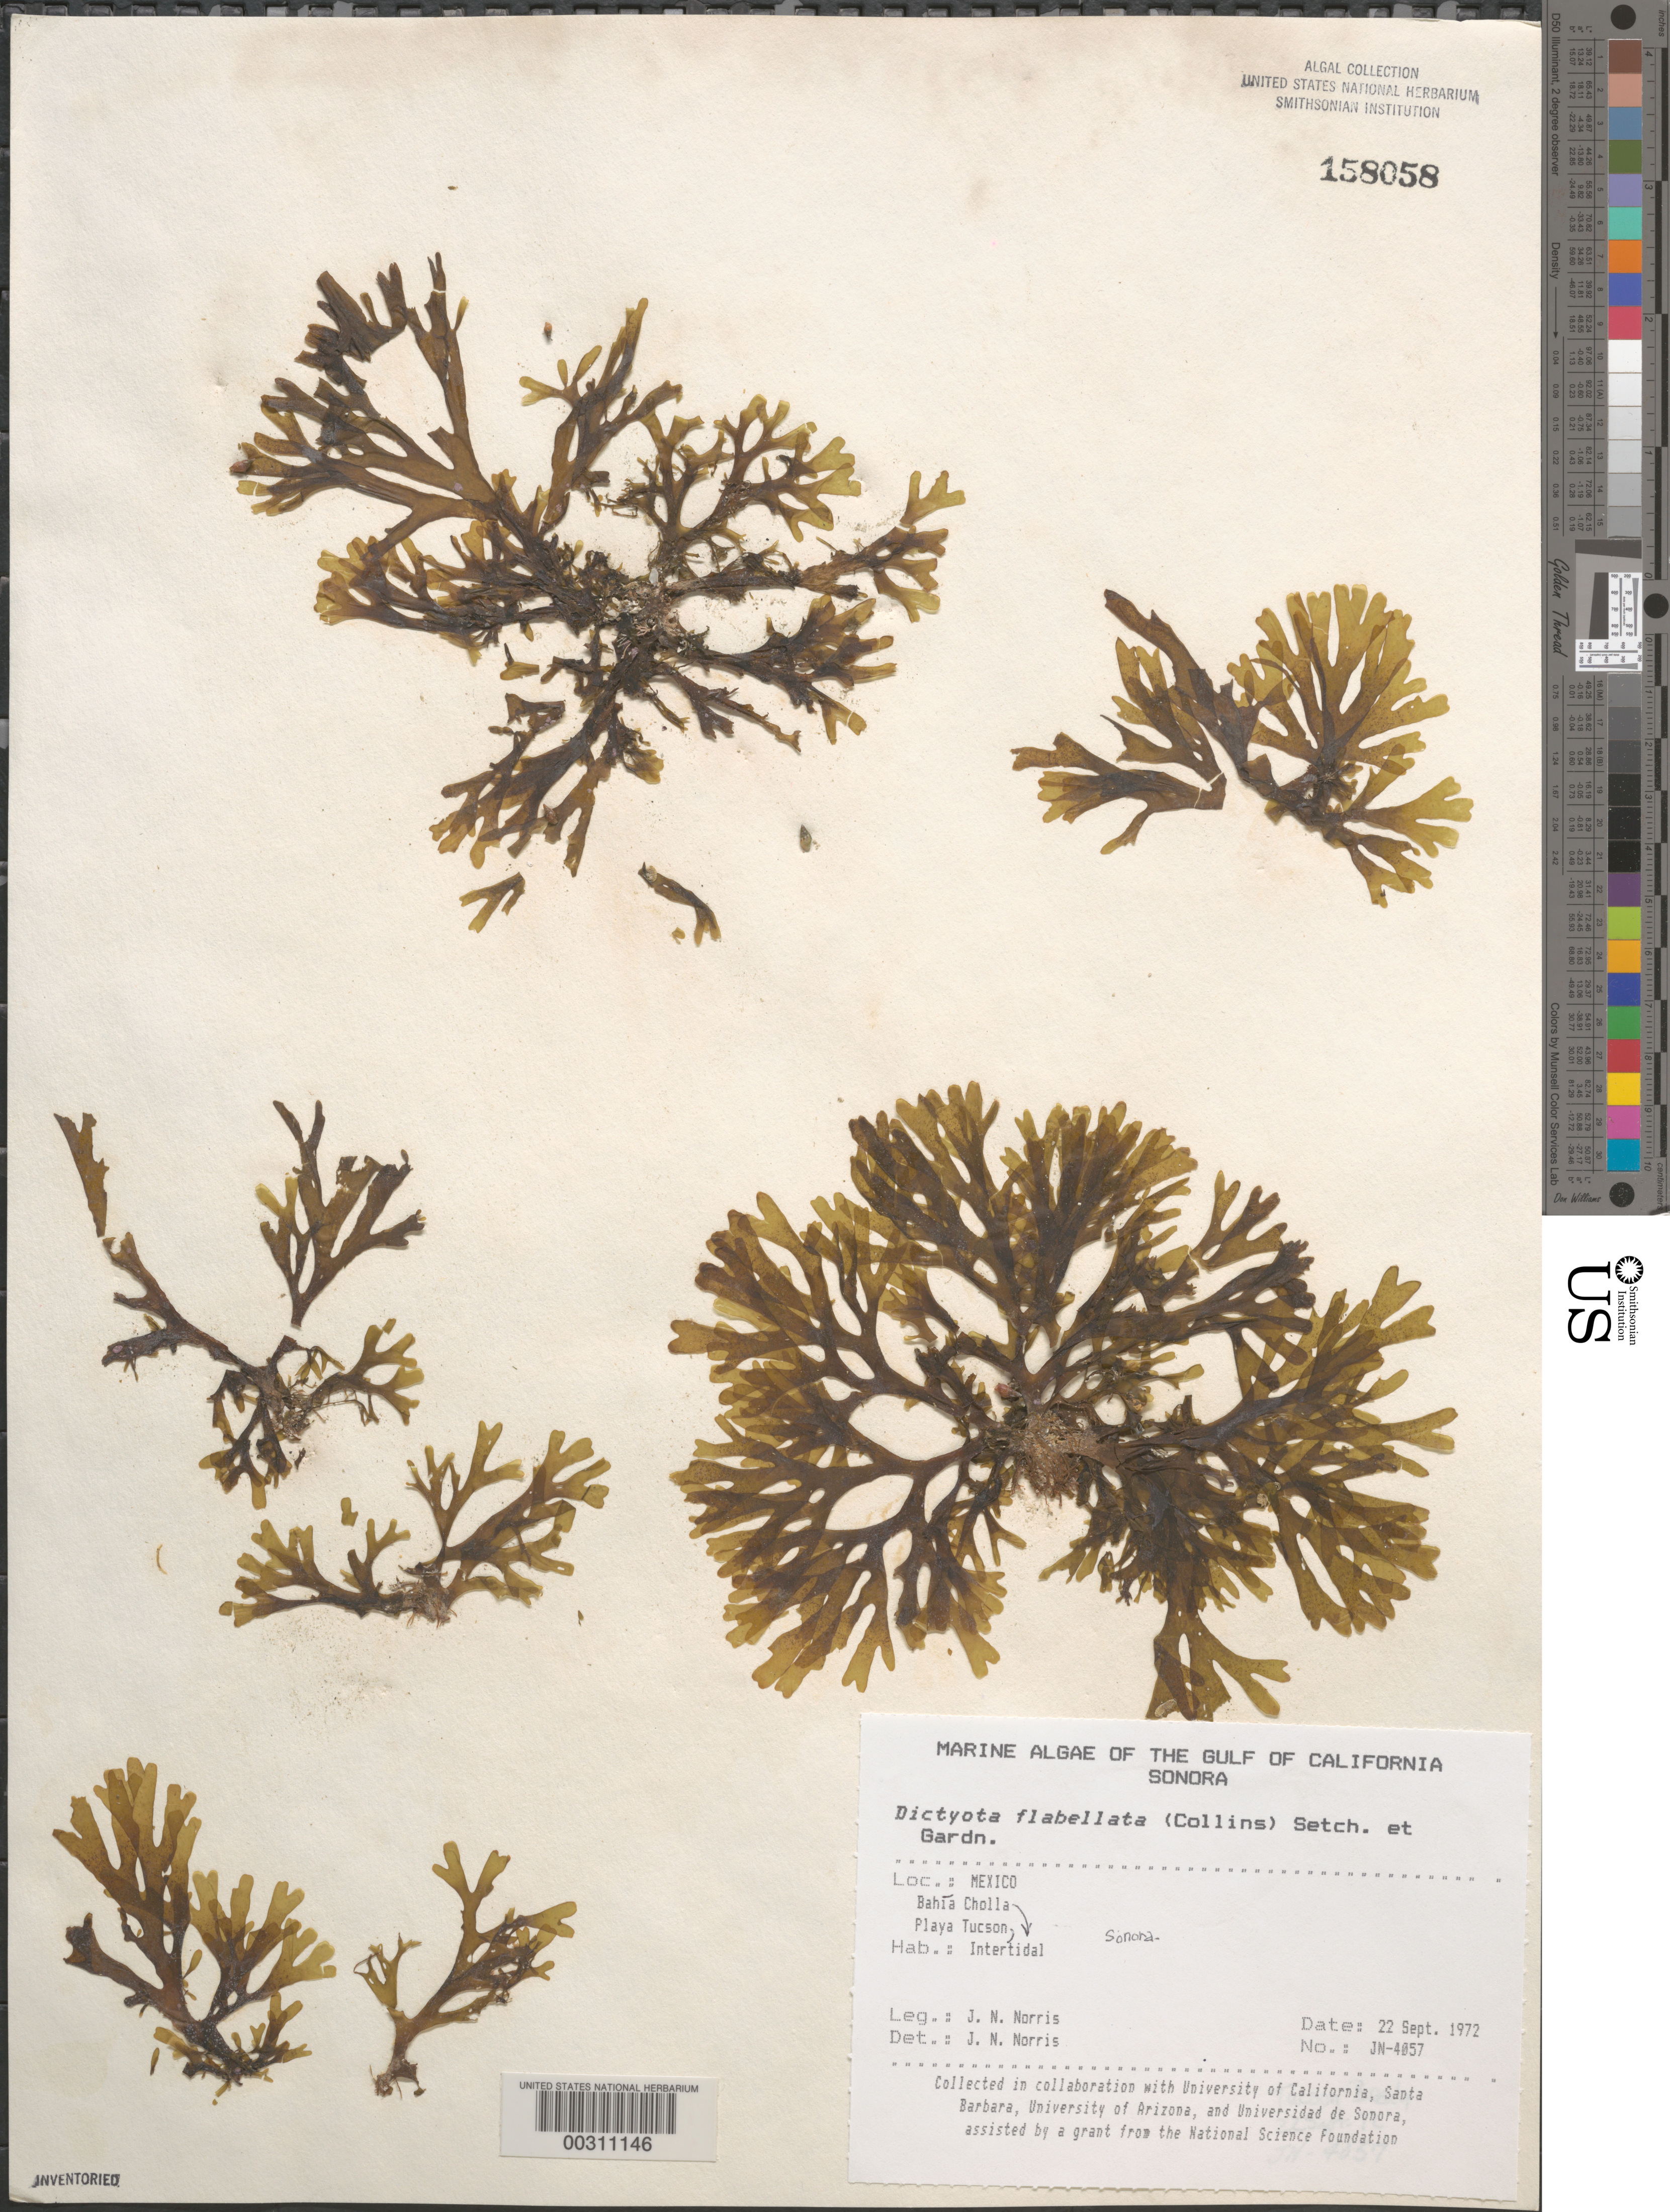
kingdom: Chromista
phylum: Ochrophyta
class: Phaeophyceae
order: Dictyotales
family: Dictyotaceae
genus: Dictyota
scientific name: Dictyota flabellata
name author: (Collins) Setch. & N.L. Gardner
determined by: Norris, James N.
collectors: J. N. Norris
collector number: JN-4057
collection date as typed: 22 Sep 1972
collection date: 1972-09-22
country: Mexico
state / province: Sonora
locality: Playa Tucson, Bahia Cholla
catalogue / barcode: US 158058